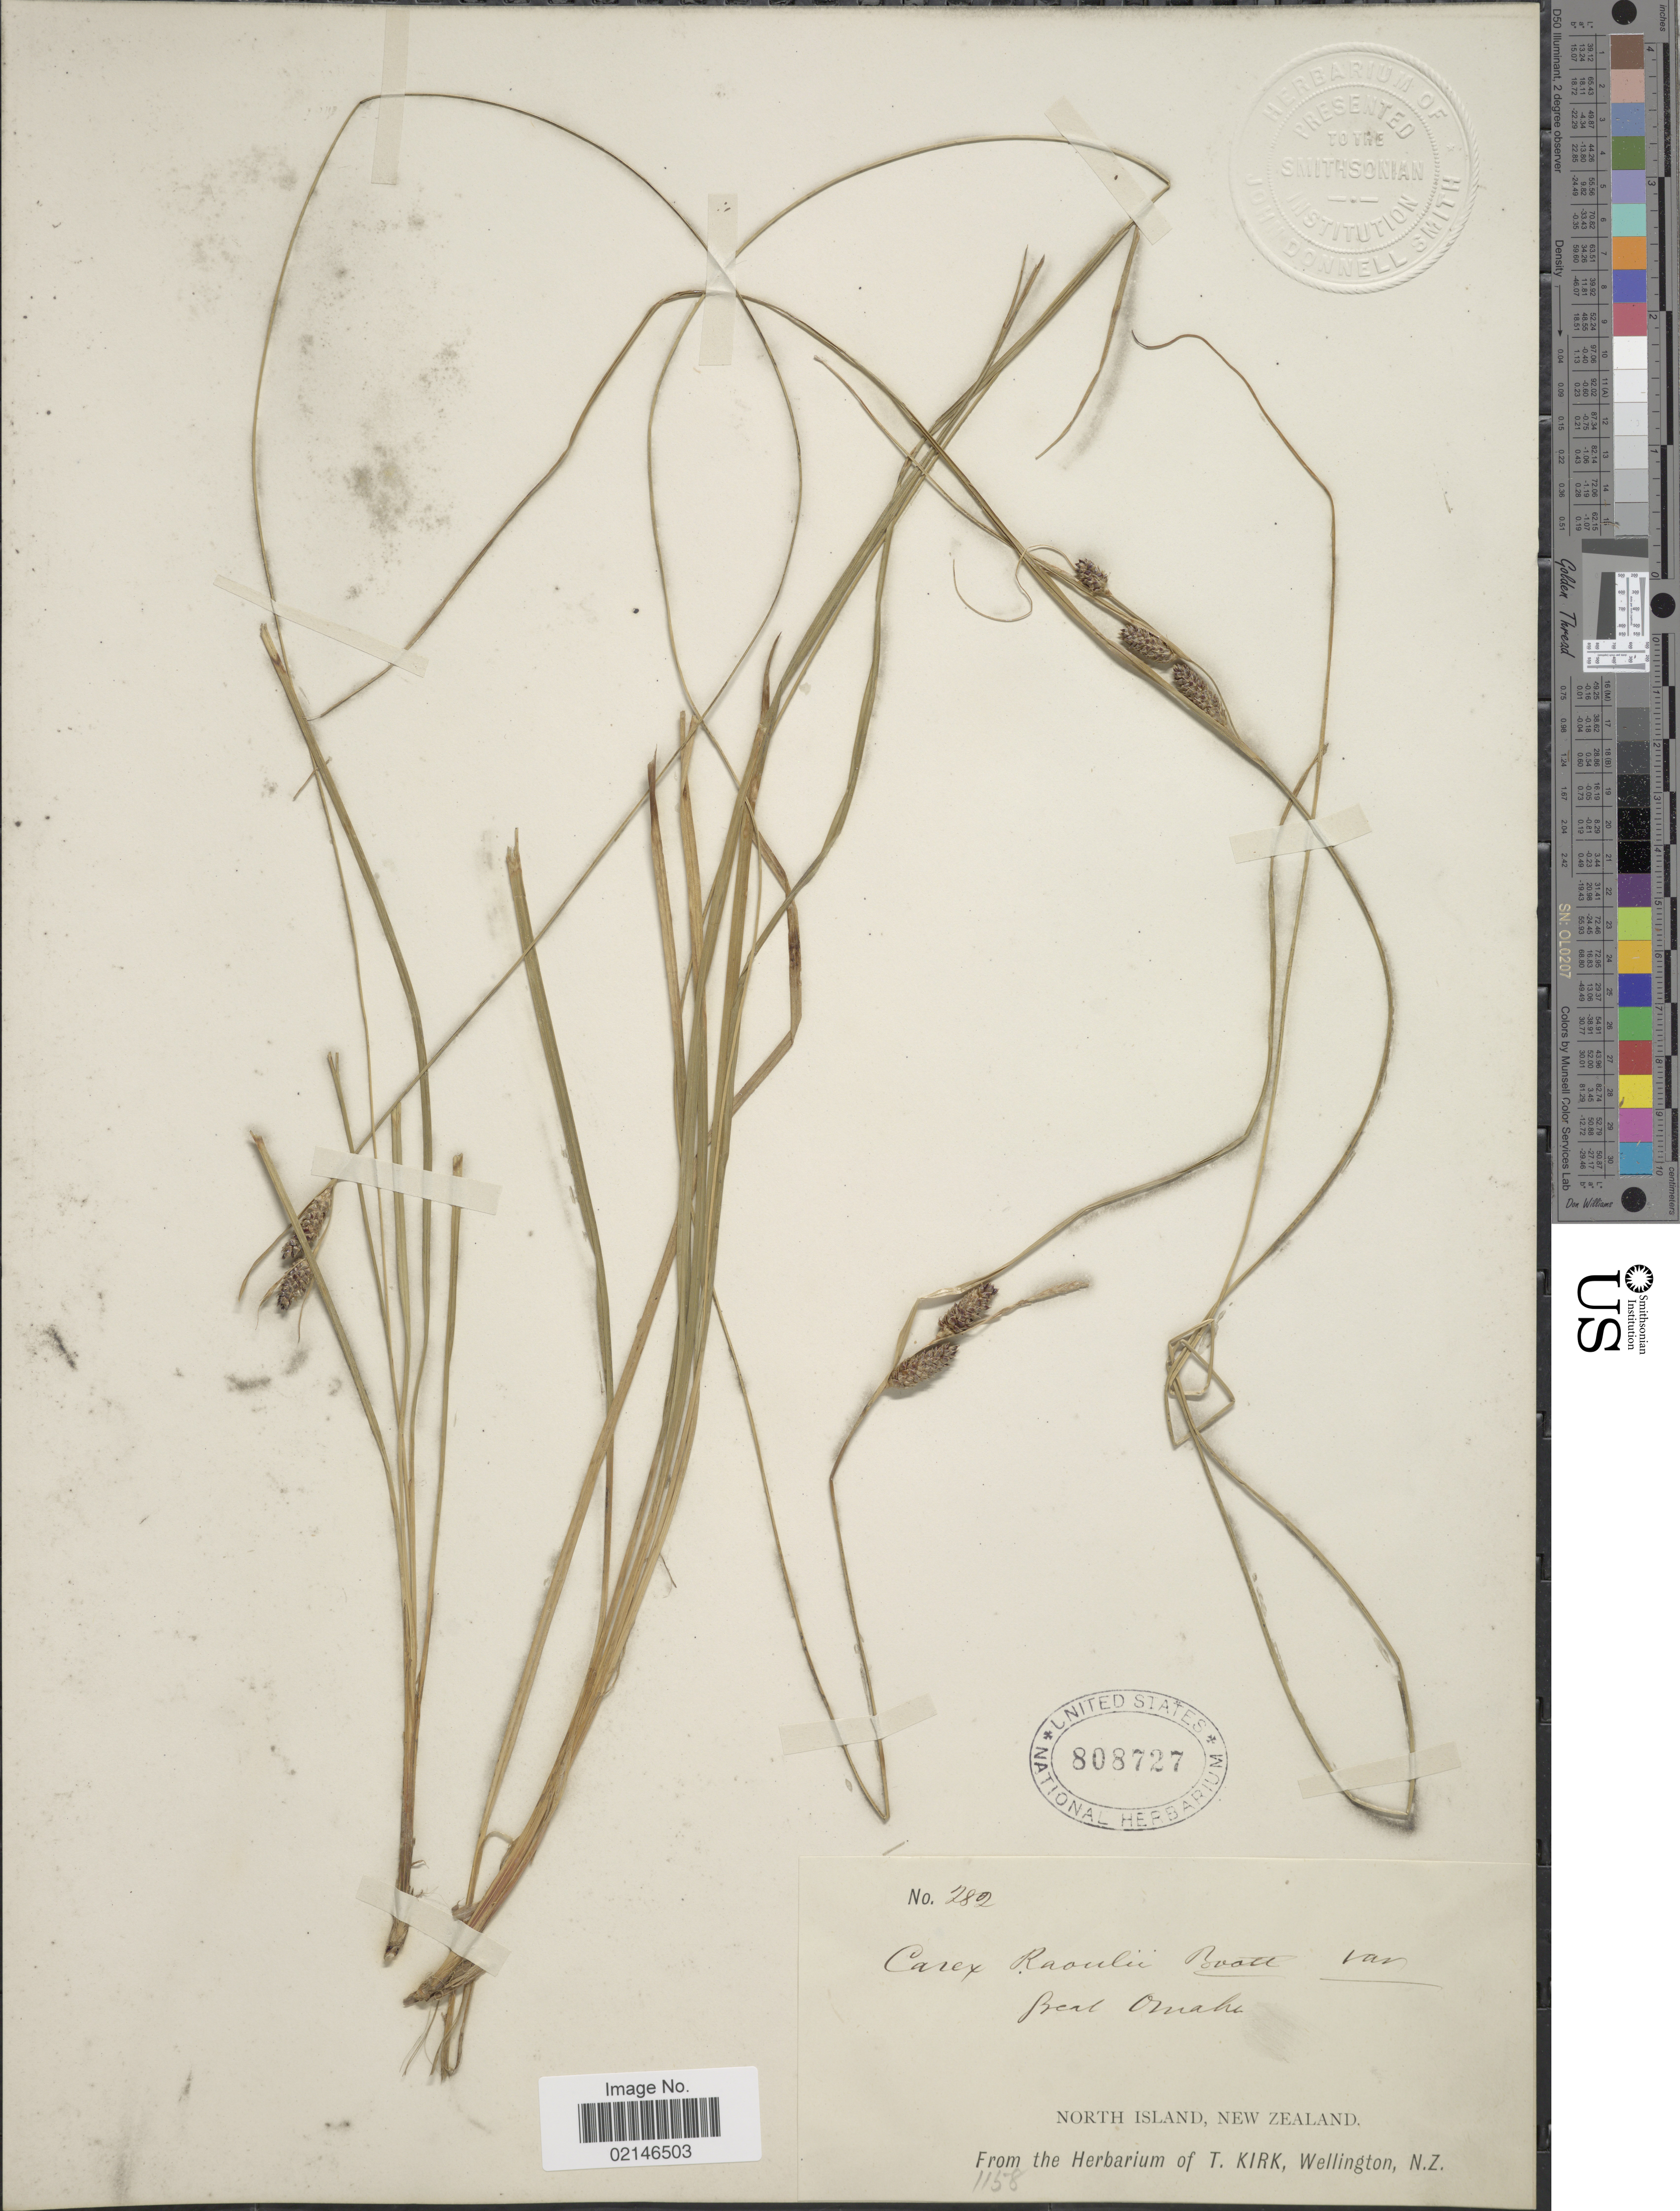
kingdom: Plantae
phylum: Tracheophyta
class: Liliopsida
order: Poales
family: Cyperaceae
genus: Carex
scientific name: Carex raoulii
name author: Boott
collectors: ex herb. T. Kirk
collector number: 1158/282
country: New Zealand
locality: North Island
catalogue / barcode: US 808727